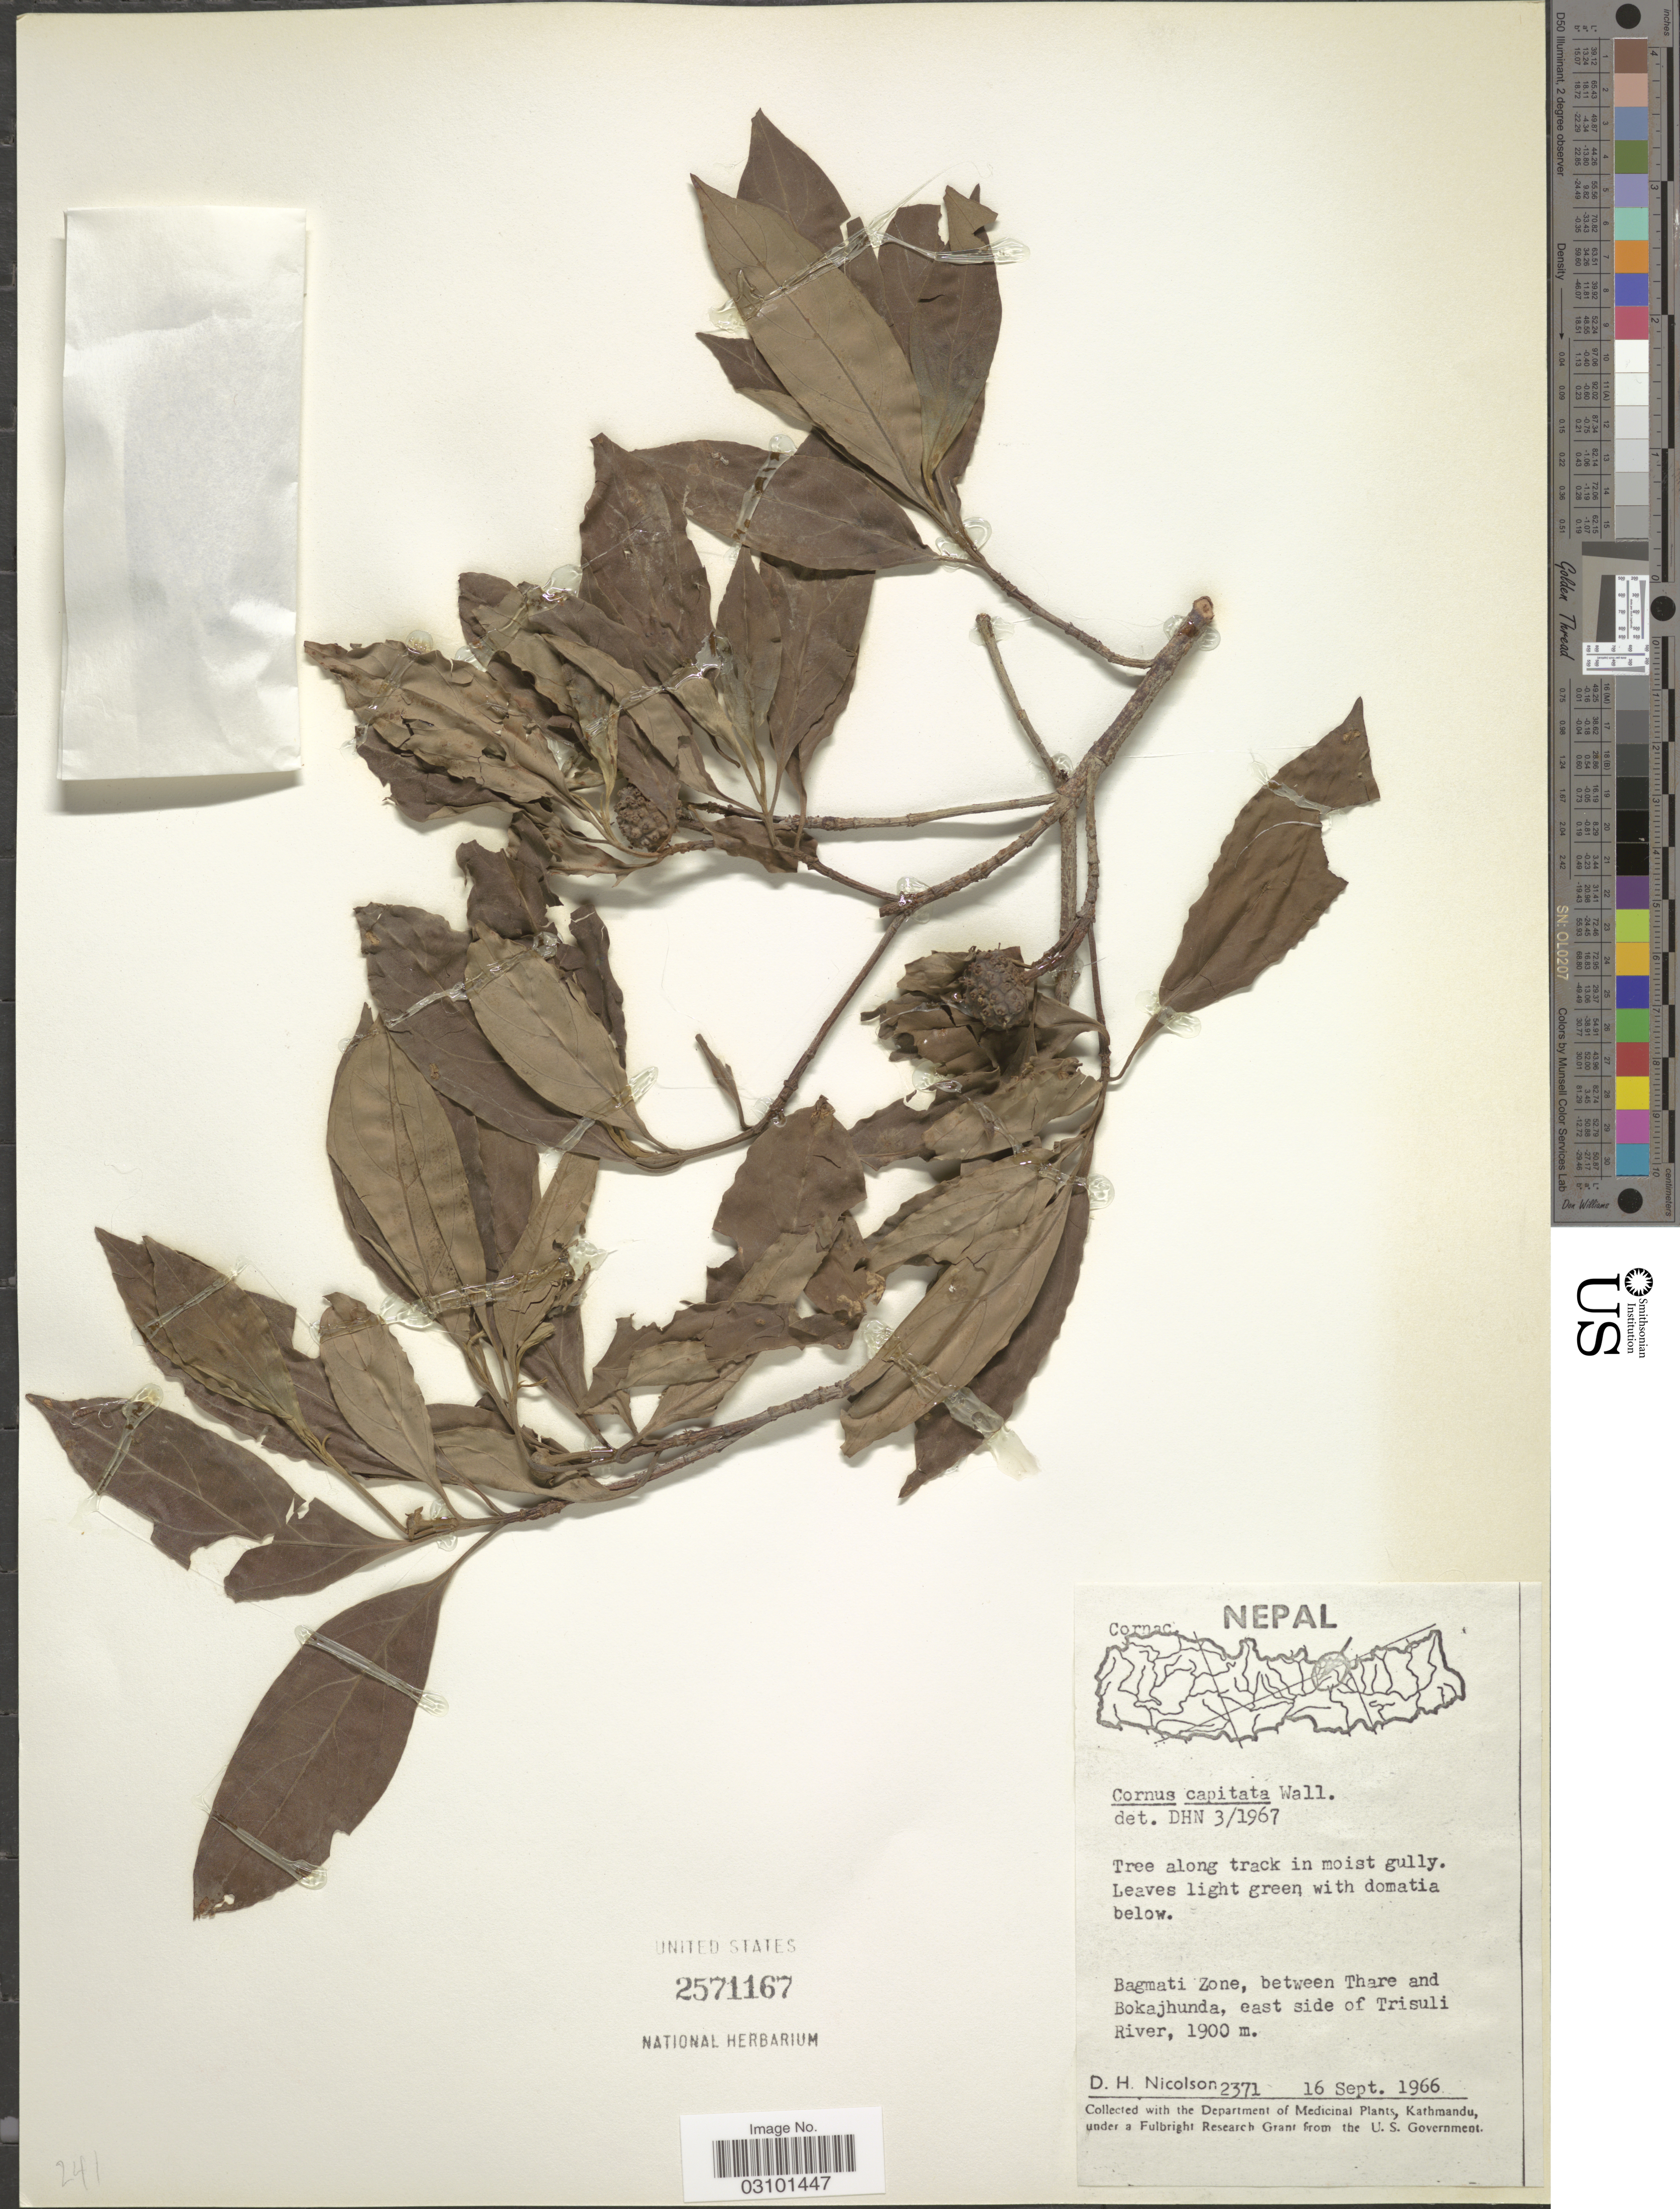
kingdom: Plantae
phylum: Tracheophyta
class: Magnoliopsida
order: Cornales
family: Cornaceae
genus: Cornus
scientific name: Cornus capitata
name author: Wall.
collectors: D. H. Nicolson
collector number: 2371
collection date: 1966-09-16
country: Nepal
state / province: Bagmati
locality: Bagmati Zone, between Thare and Bokajhunda, east side of Trisuli River.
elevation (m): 1900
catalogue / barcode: US 2571167